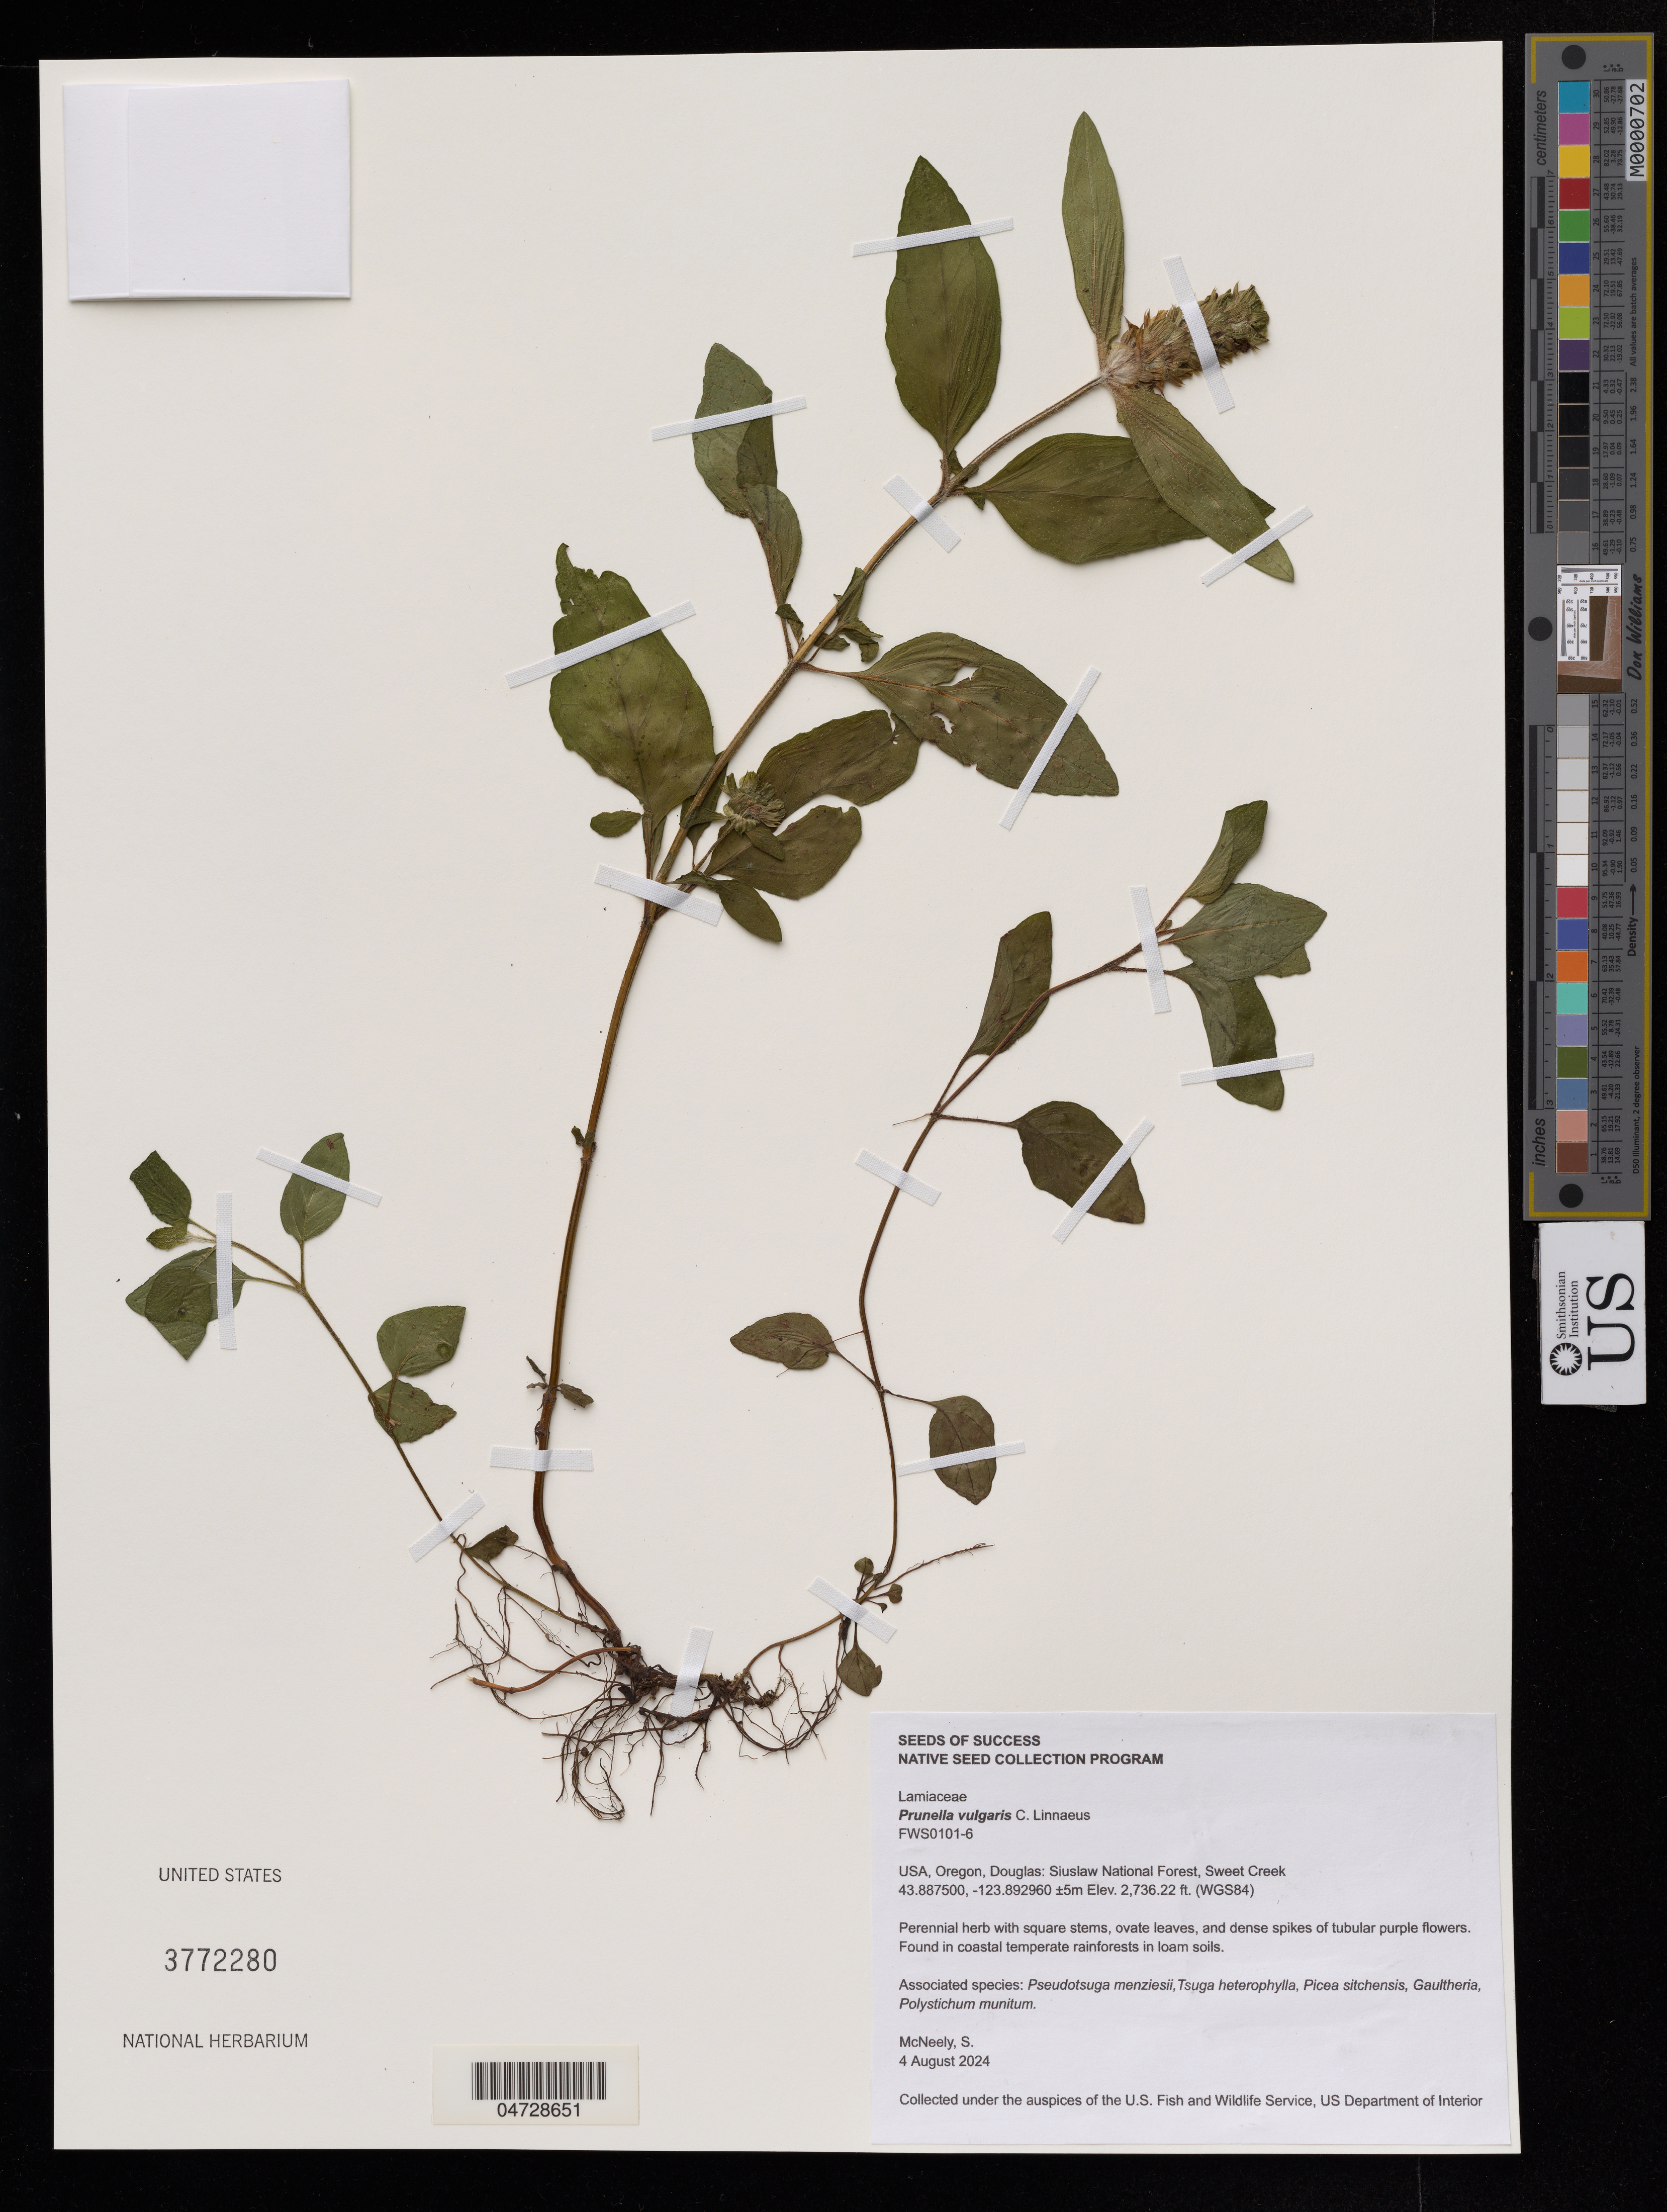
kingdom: Plantae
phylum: Tracheophyta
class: Magnoliopsida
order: Lamiales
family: Lamiaceae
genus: Prunella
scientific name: Prunella vulgaris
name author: L.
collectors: S. McNeely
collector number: FWS0101-6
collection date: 2024-08-04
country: United States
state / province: Oregon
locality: Douglas: Siuslaw National Forest, Sweet Creek.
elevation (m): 834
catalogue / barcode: US 3772280